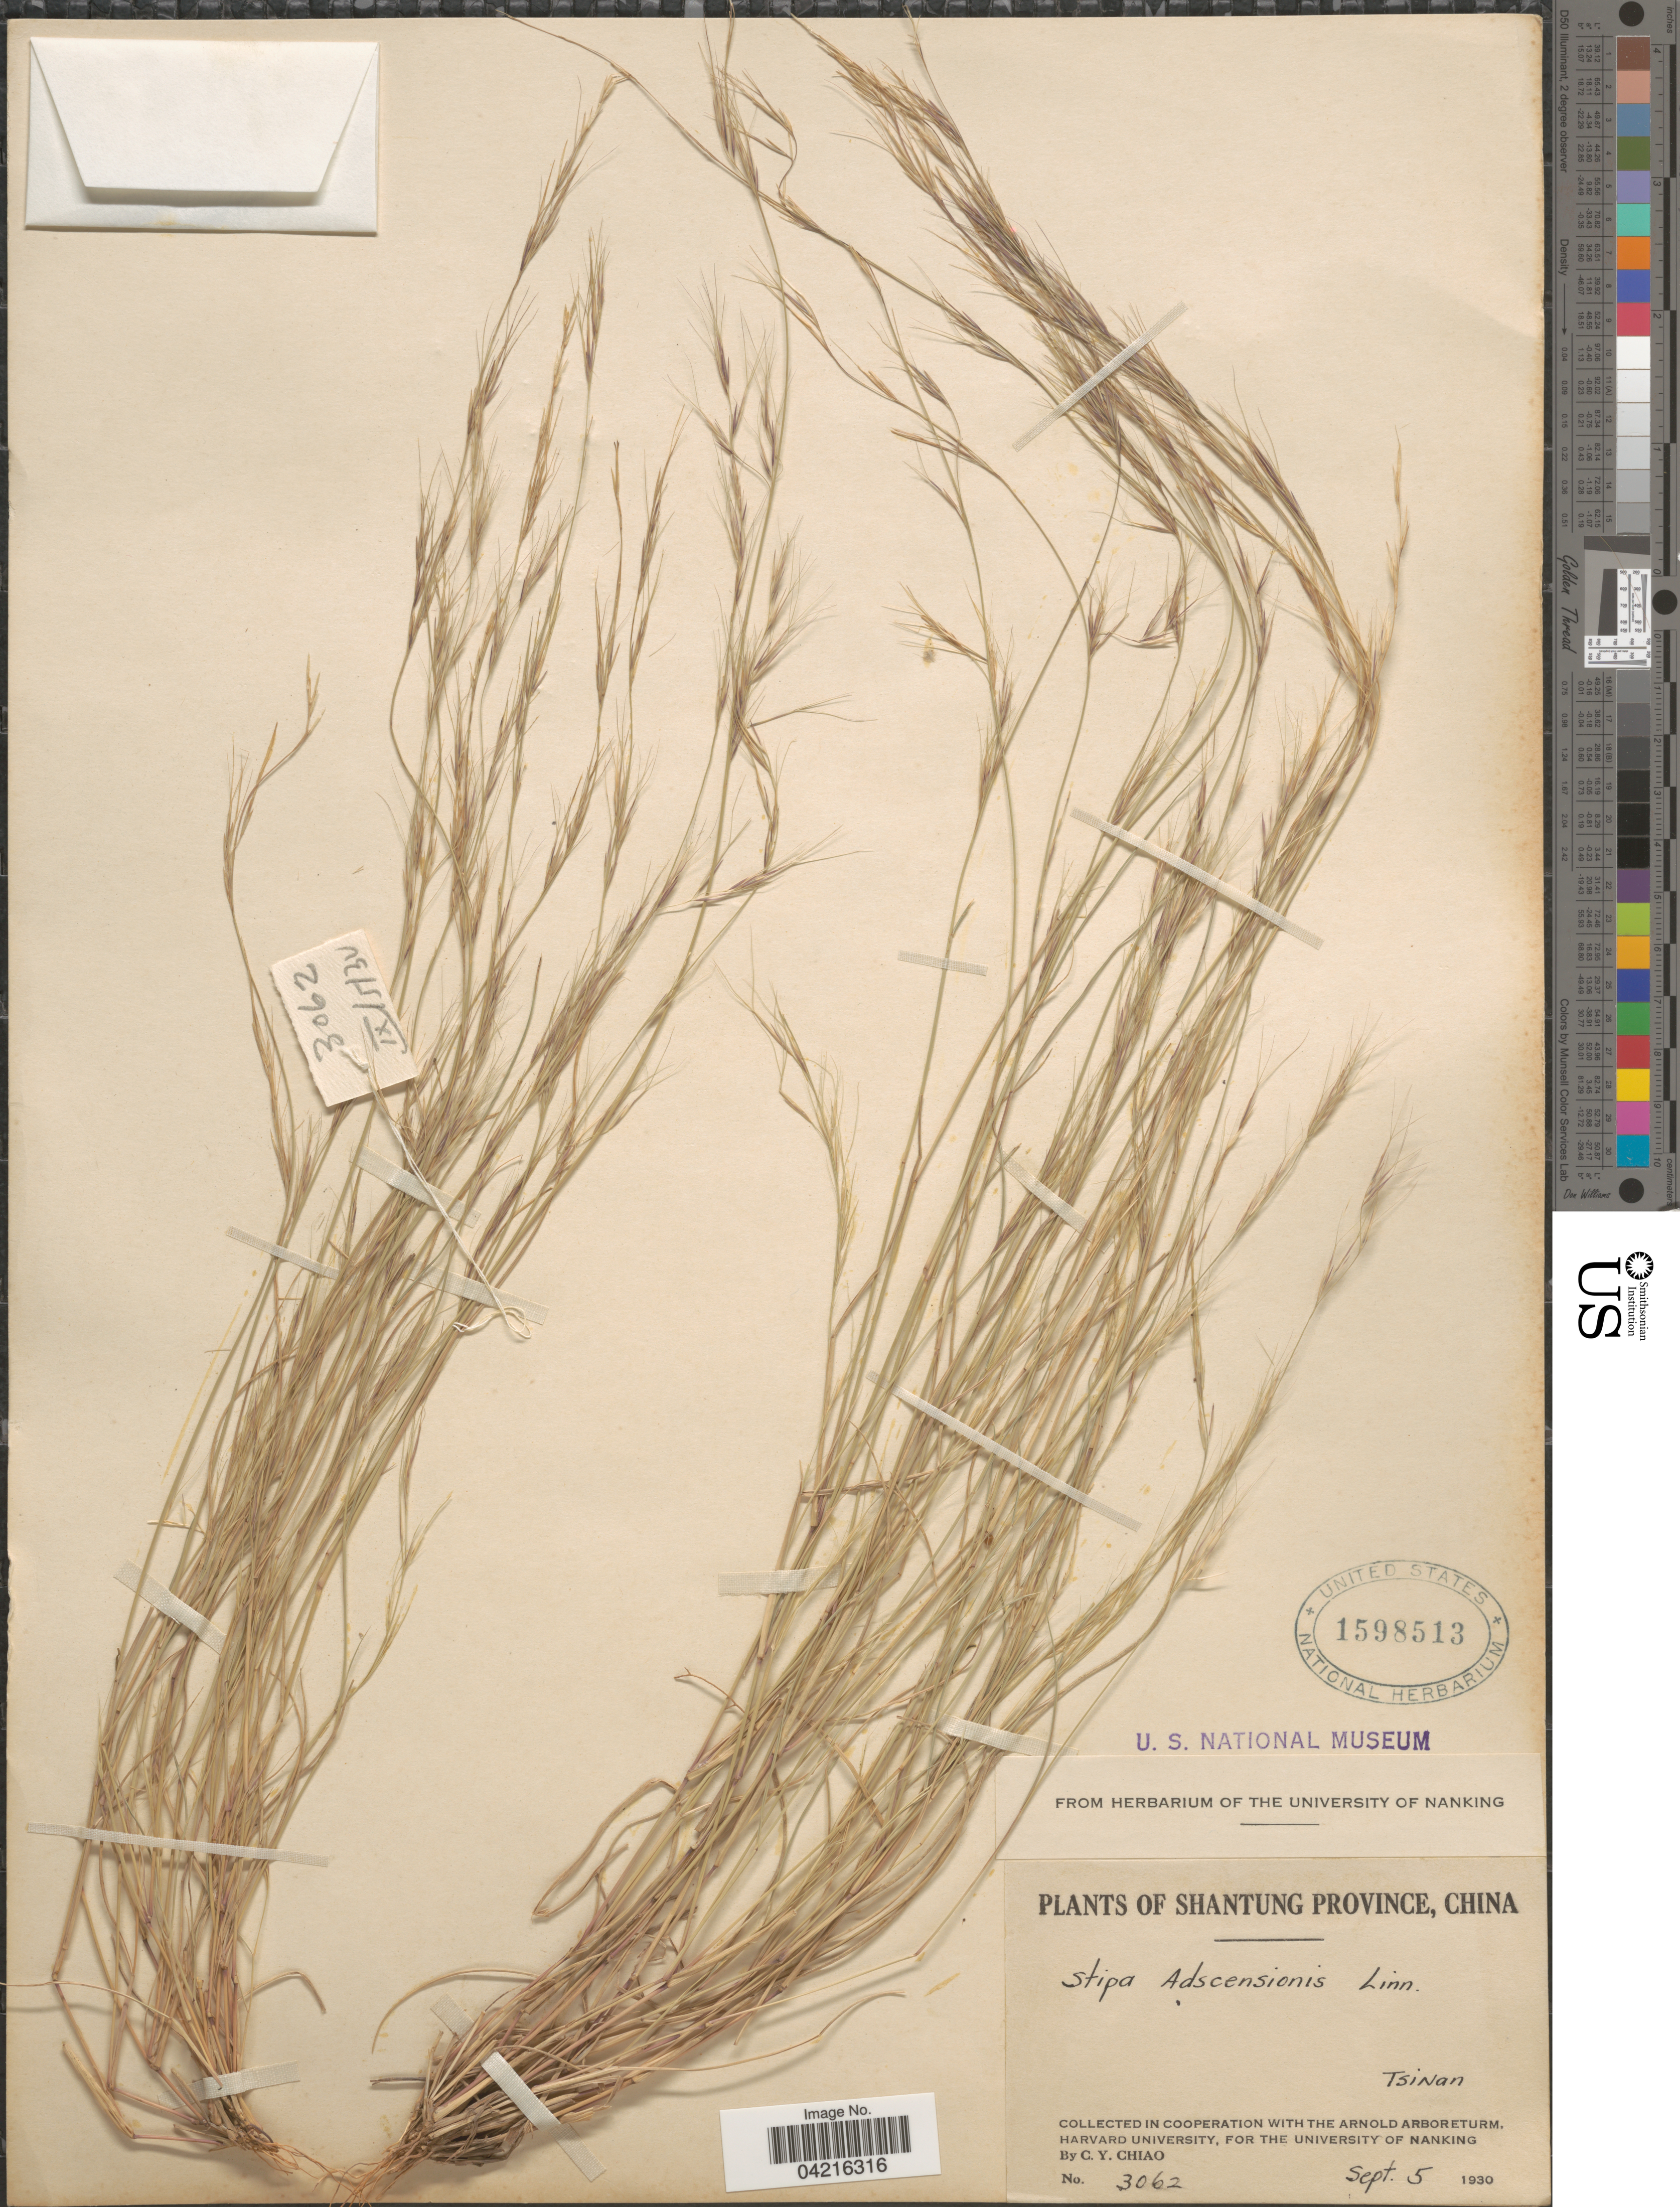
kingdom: Plantae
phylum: Tracheophyta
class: Liliopsida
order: Poales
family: Poaceae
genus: Aristida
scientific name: Aristida adscensionis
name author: L.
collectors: C. Y. Chiao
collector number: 3062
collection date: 1930-09-05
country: China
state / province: Shandong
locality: Shantung Province. Tsinan.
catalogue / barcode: US 1598513